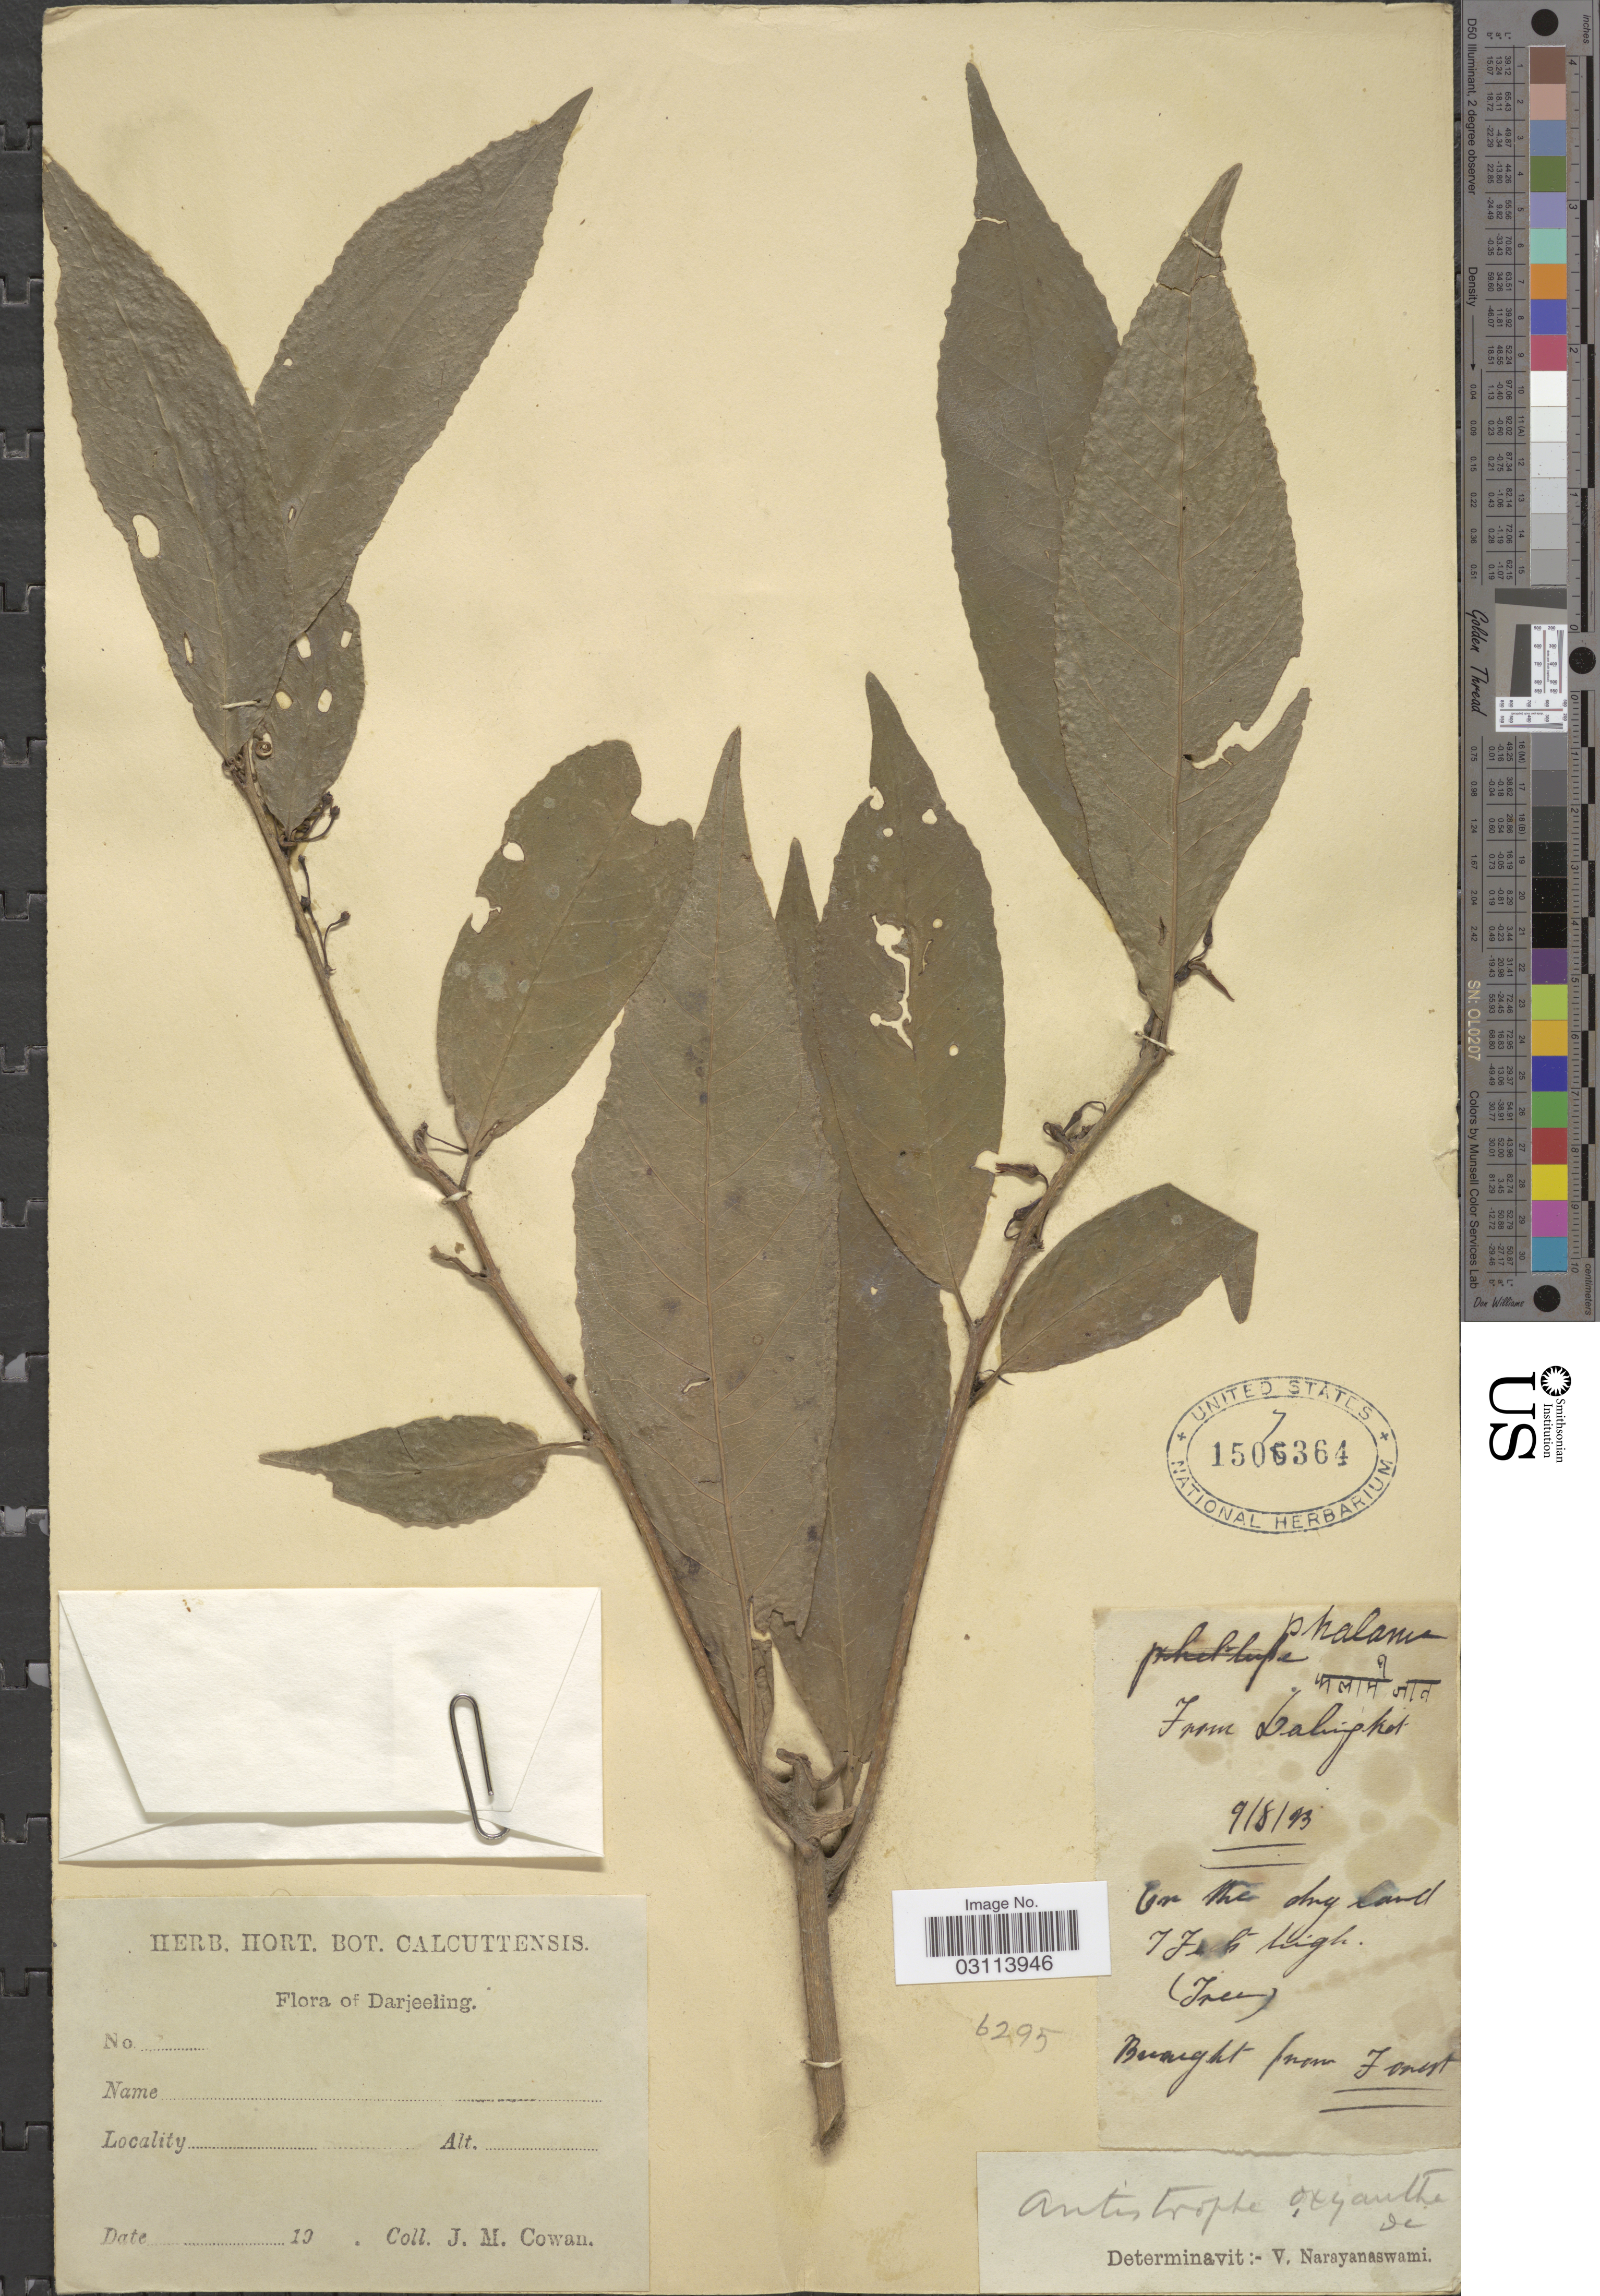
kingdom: Plantae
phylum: Tracheophyta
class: Magnoliopsida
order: Ericales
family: Primulaceae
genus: Antistrophe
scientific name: Antistrophe oxyantha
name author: (A. DC.) A. DC.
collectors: J. M. Cowan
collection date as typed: Transcribed d/m/y: 9/8/93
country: India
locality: Darjeeling. From Dalingkot.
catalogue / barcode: US 1507364